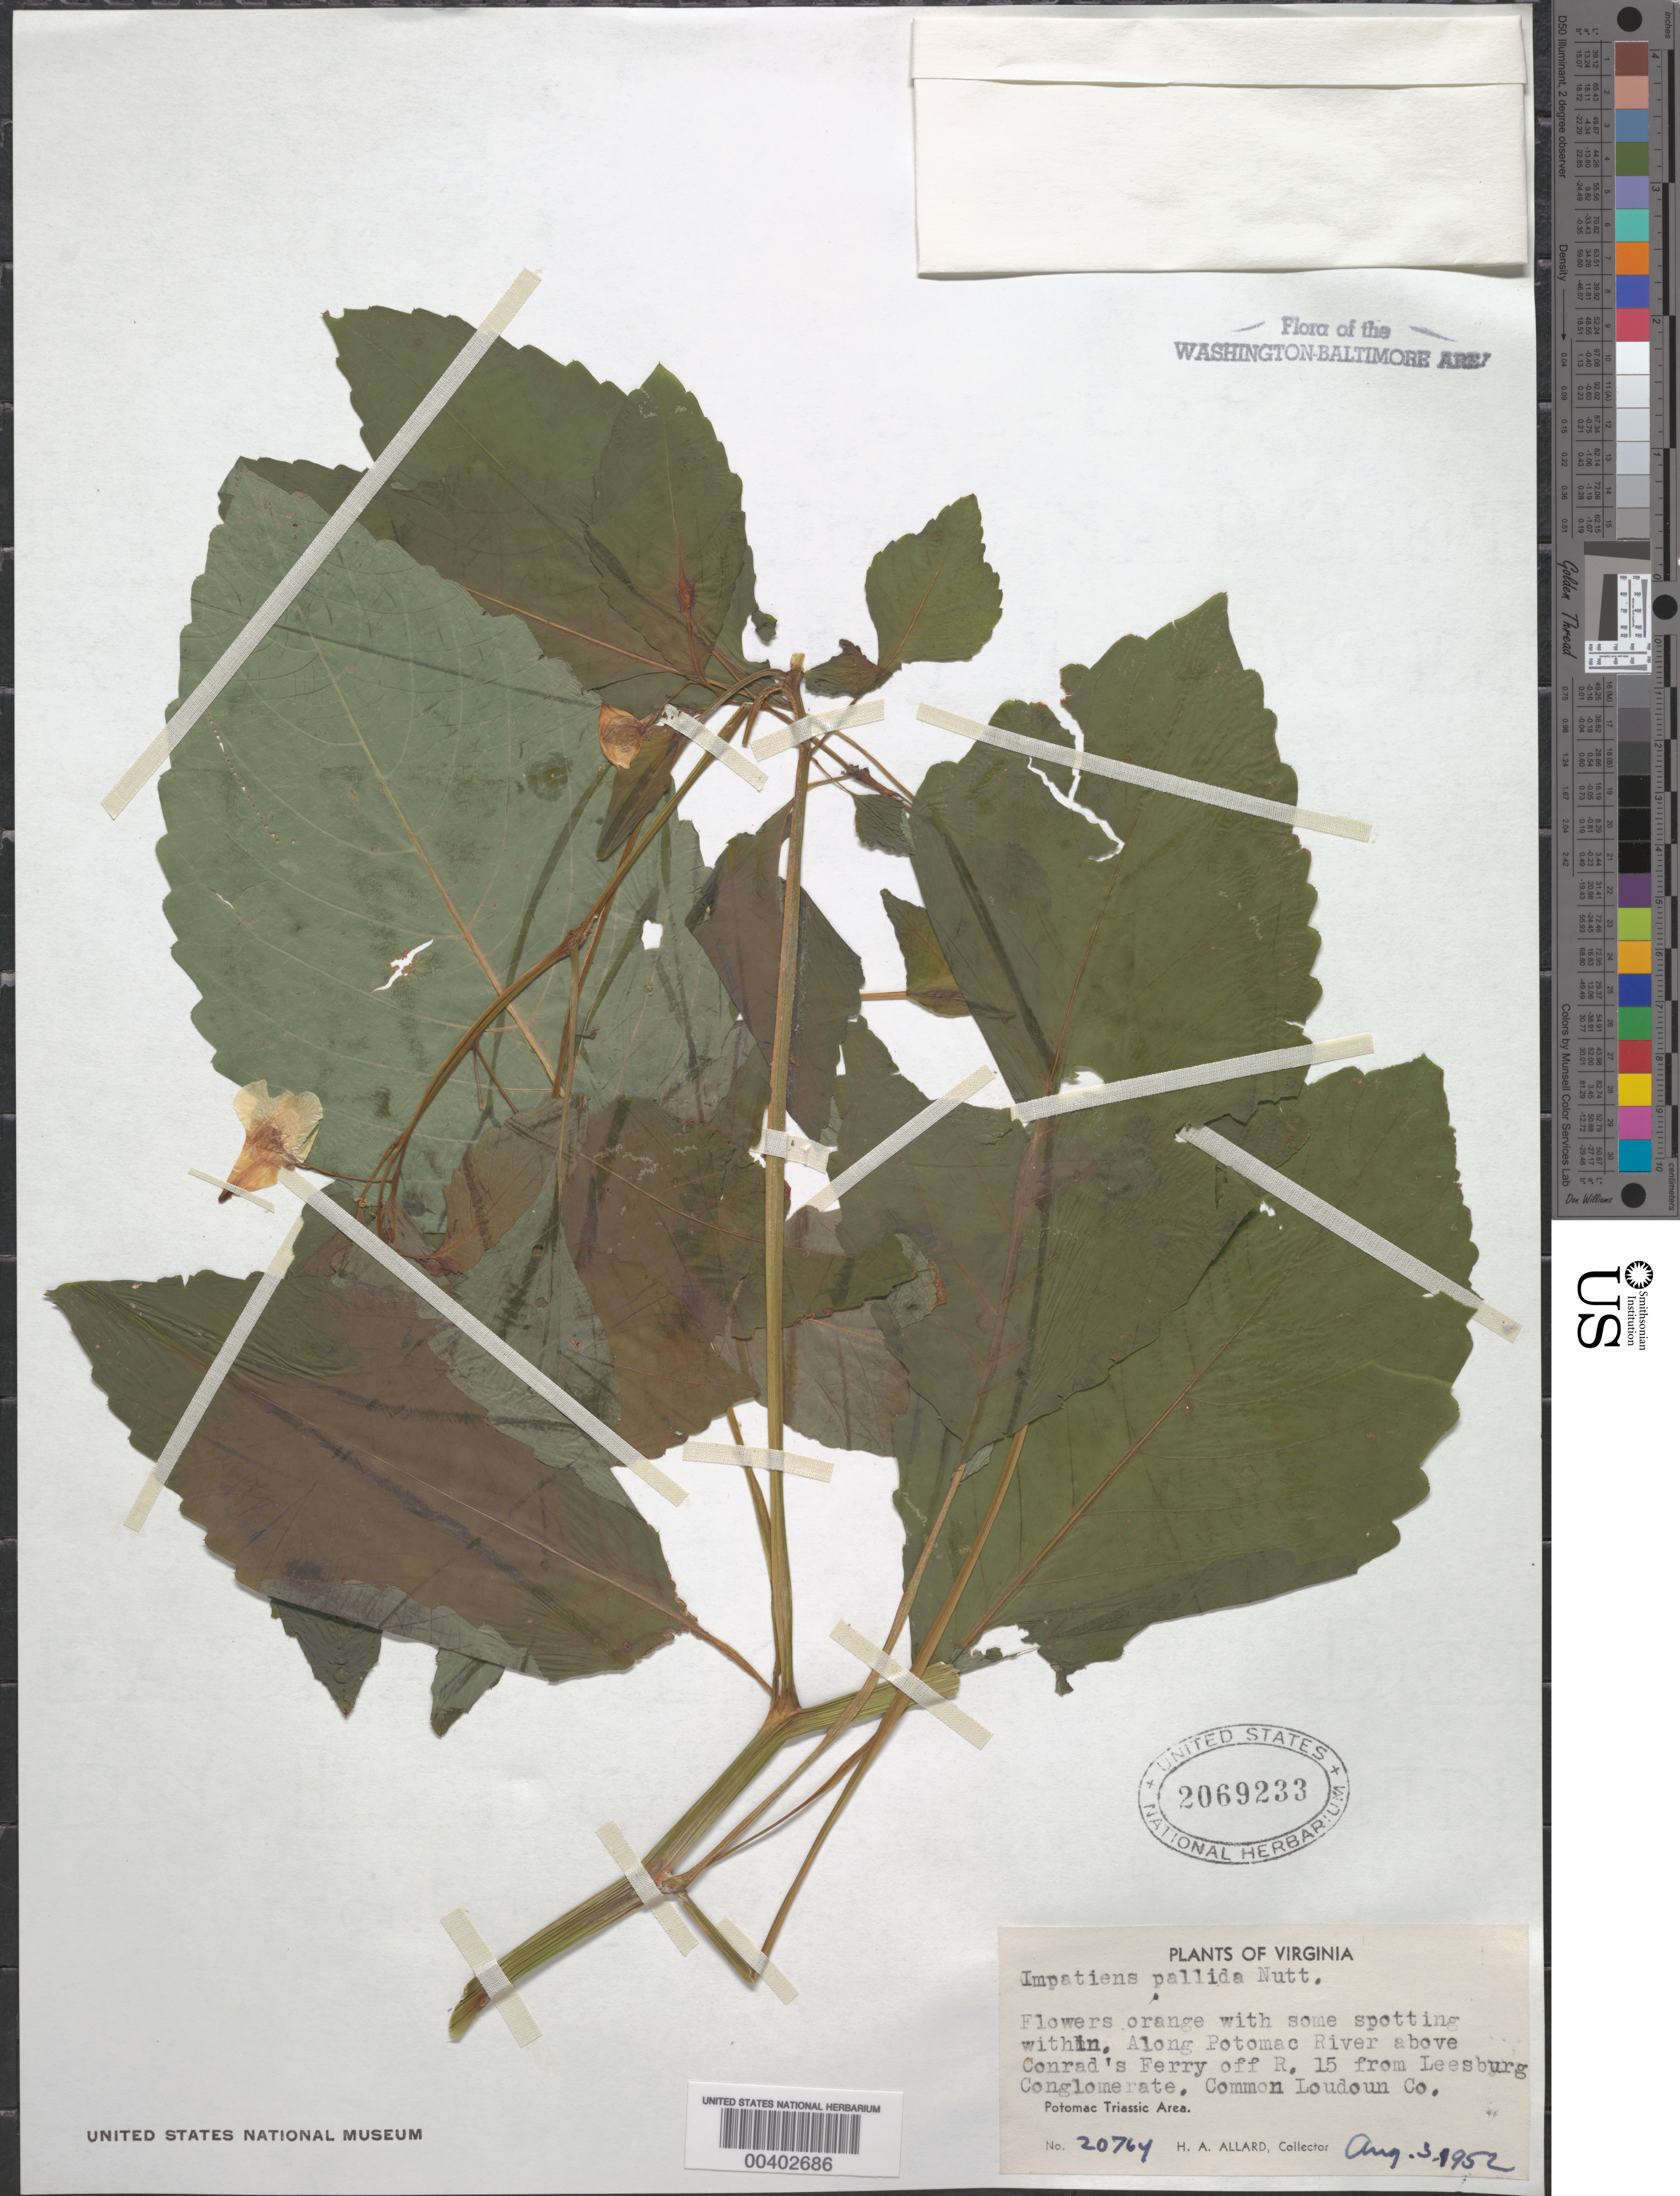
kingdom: Plantae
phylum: Tracheophyta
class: Magnoliopsida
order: Ericales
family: Balsaminaceae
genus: Impatiens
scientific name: Impatiens pallida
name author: Nutt.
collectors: H. A. Allard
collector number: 20764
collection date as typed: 03 Aug 1952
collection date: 1952-08-03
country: United States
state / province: Virginia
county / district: Loudoun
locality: Potomac River above Conrads Ferry off Route 15 C. & O. Canal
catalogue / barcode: US 2069233